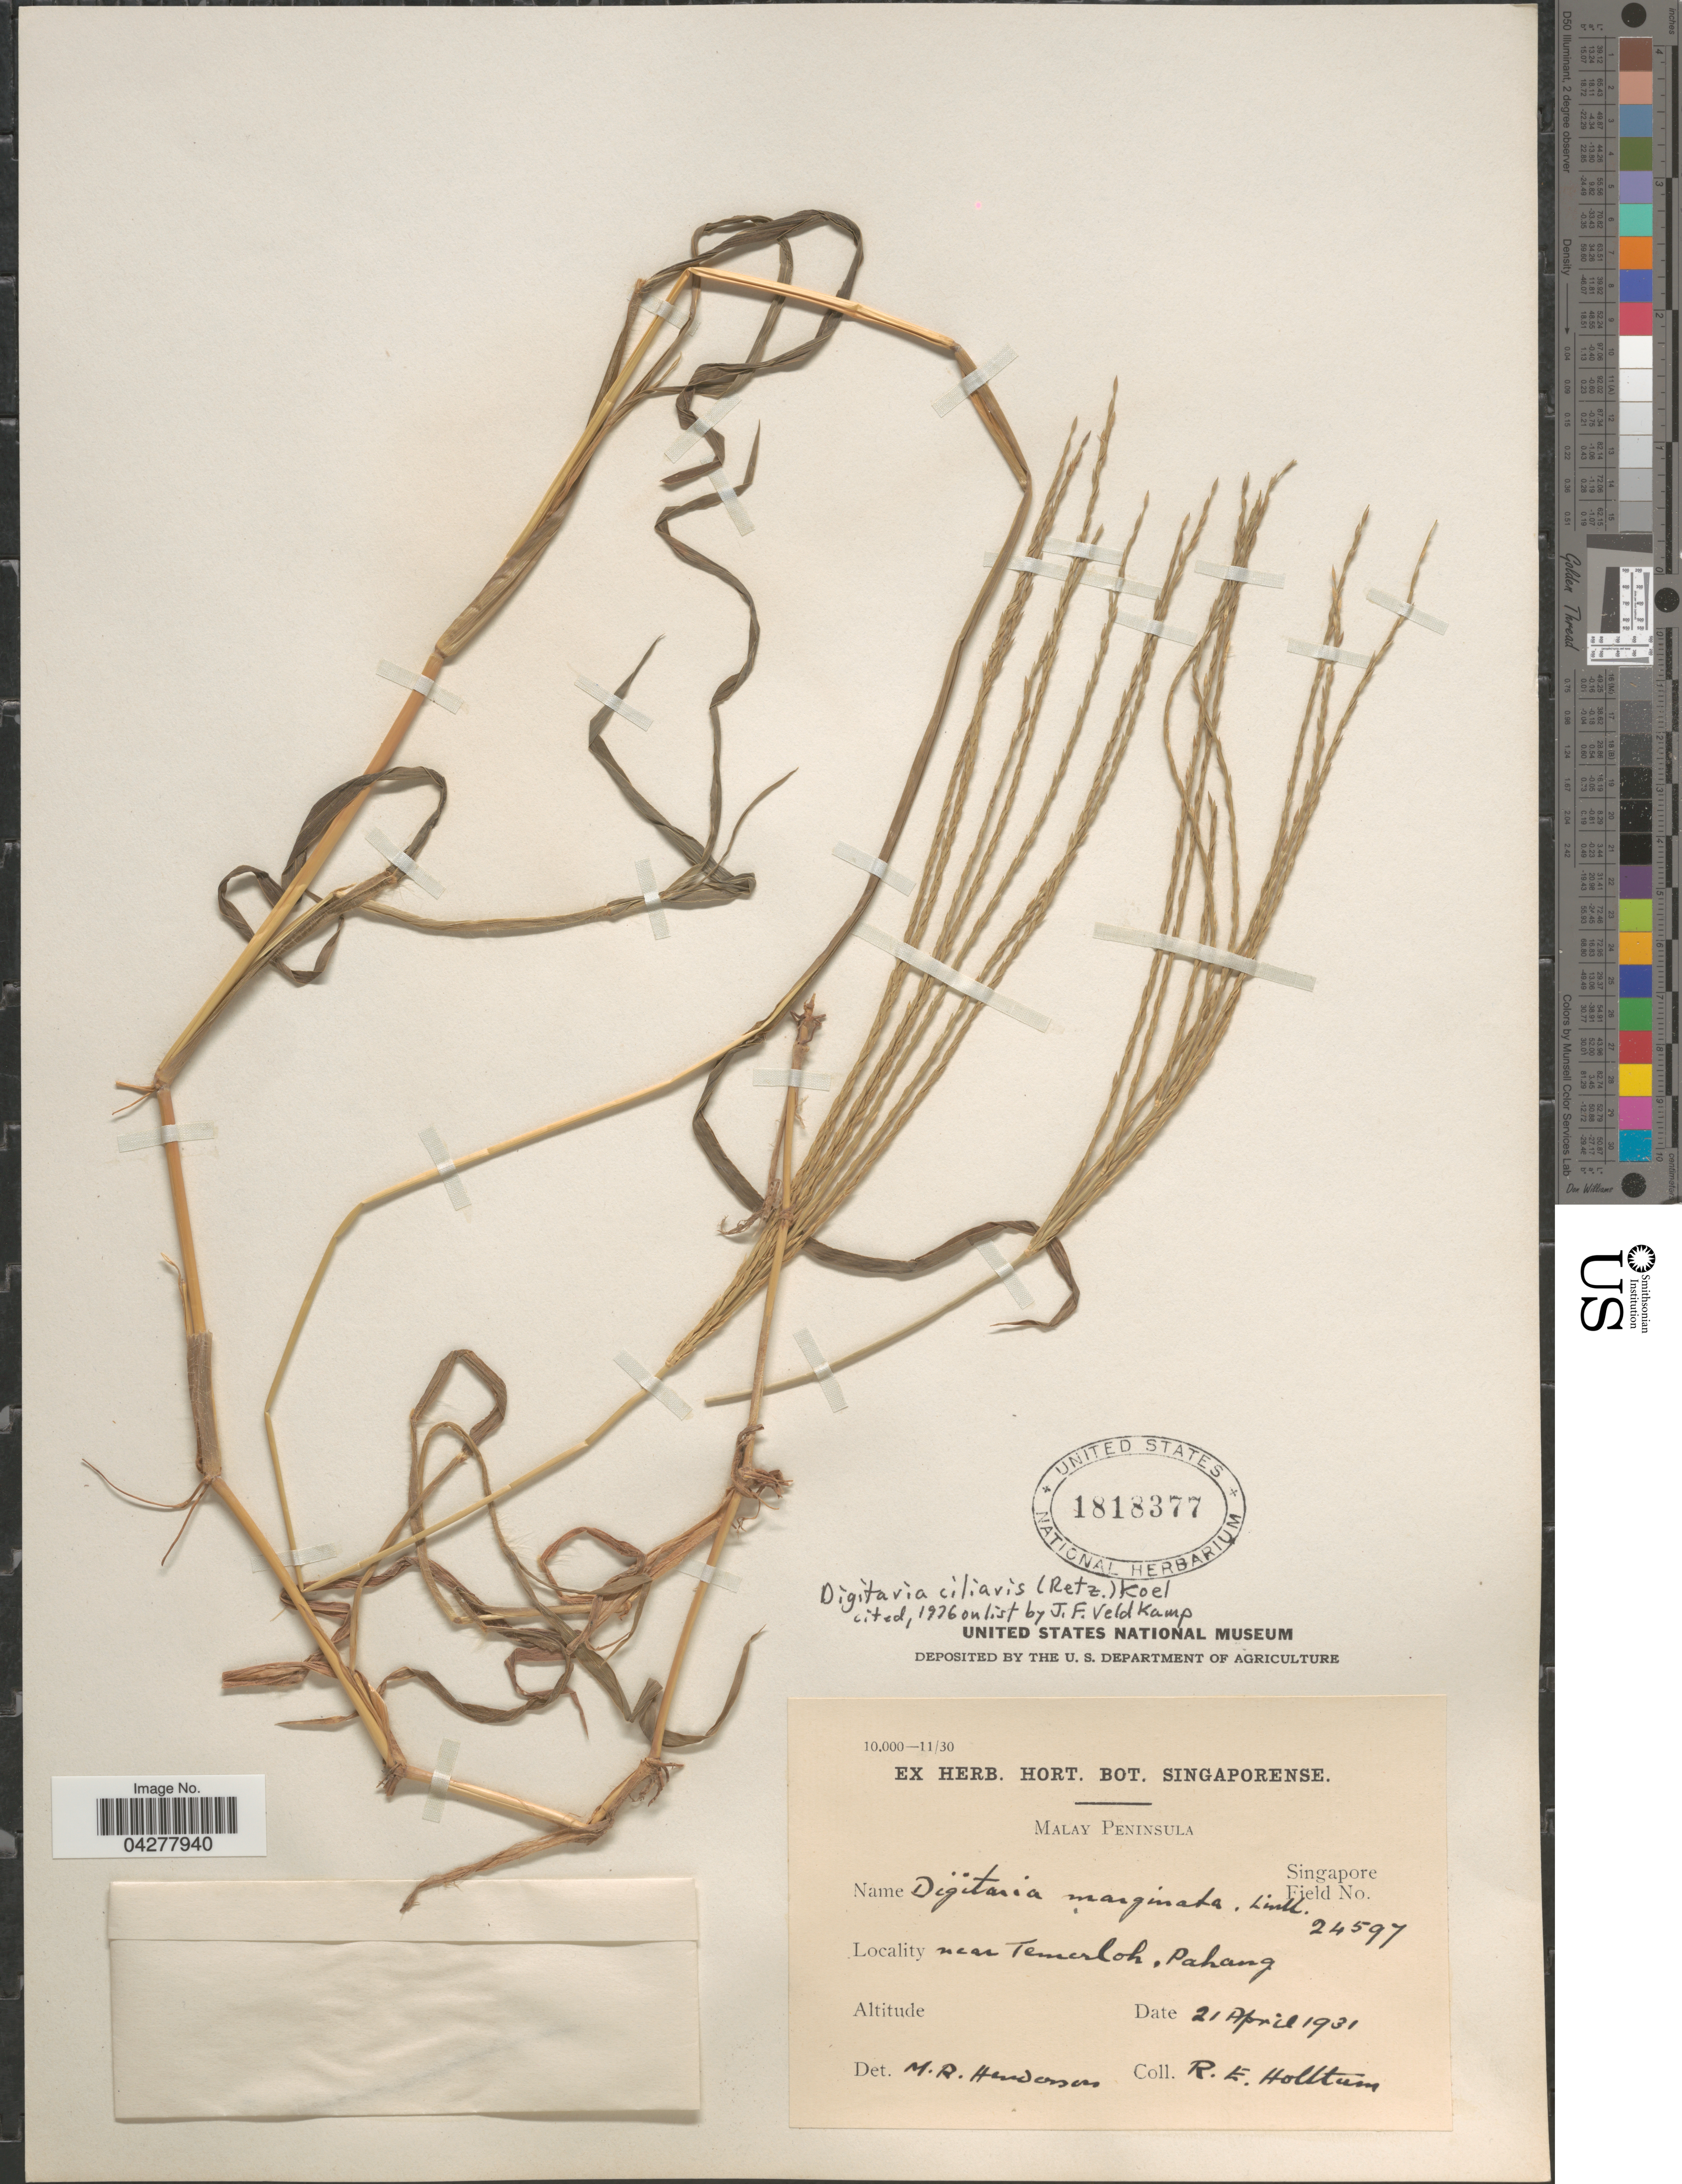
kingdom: Plantae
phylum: Tracheophyta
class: Liliopsida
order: Poales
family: Poaceae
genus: Digitaria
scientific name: Digitaria ciliaris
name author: (Retz.) Koeler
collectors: R. E. Holttum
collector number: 24597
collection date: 1931-04-21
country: Malaysia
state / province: Pahang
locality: Malay Peninsula. Near Temerloh.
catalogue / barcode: US 1818377